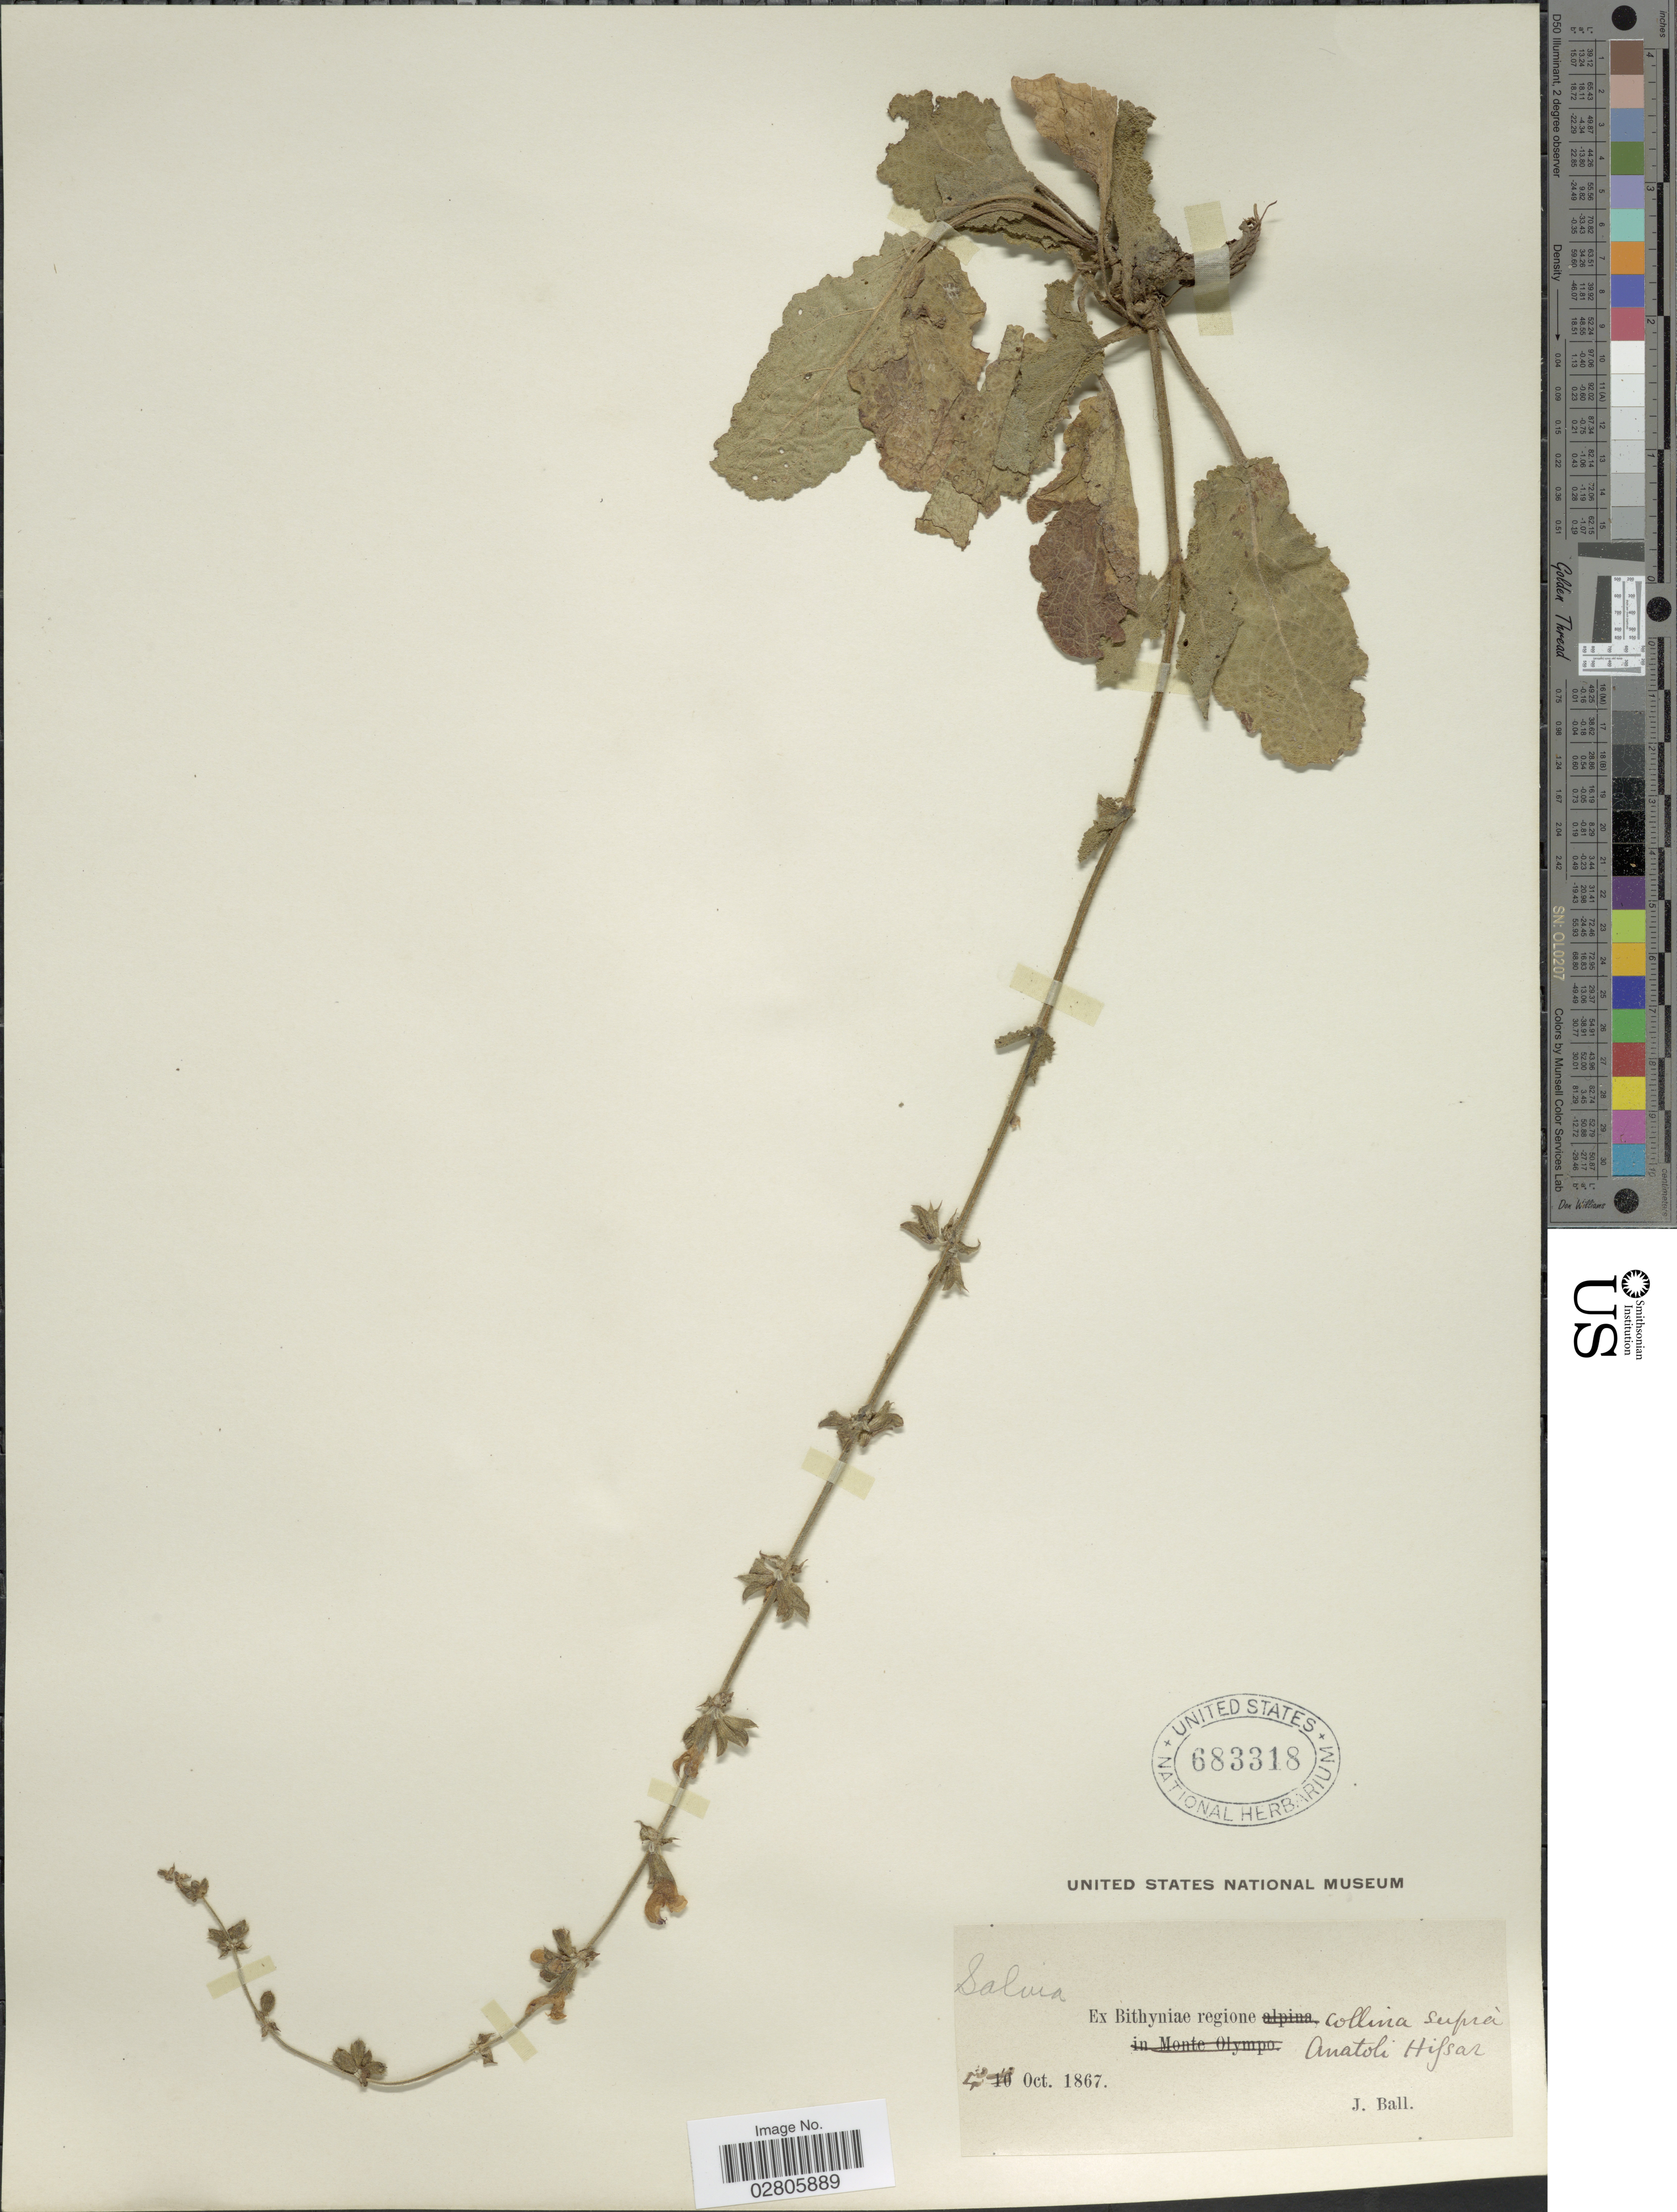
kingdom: Plantae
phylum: Tracheophyta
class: Magnoliopsida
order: Lamiales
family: Lamiaceae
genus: Salvia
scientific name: Salvia sp.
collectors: J. Ball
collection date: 1867-10-02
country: Turkey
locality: Bithyniae regione collina supra Anatoli Hissar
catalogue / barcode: US 683318